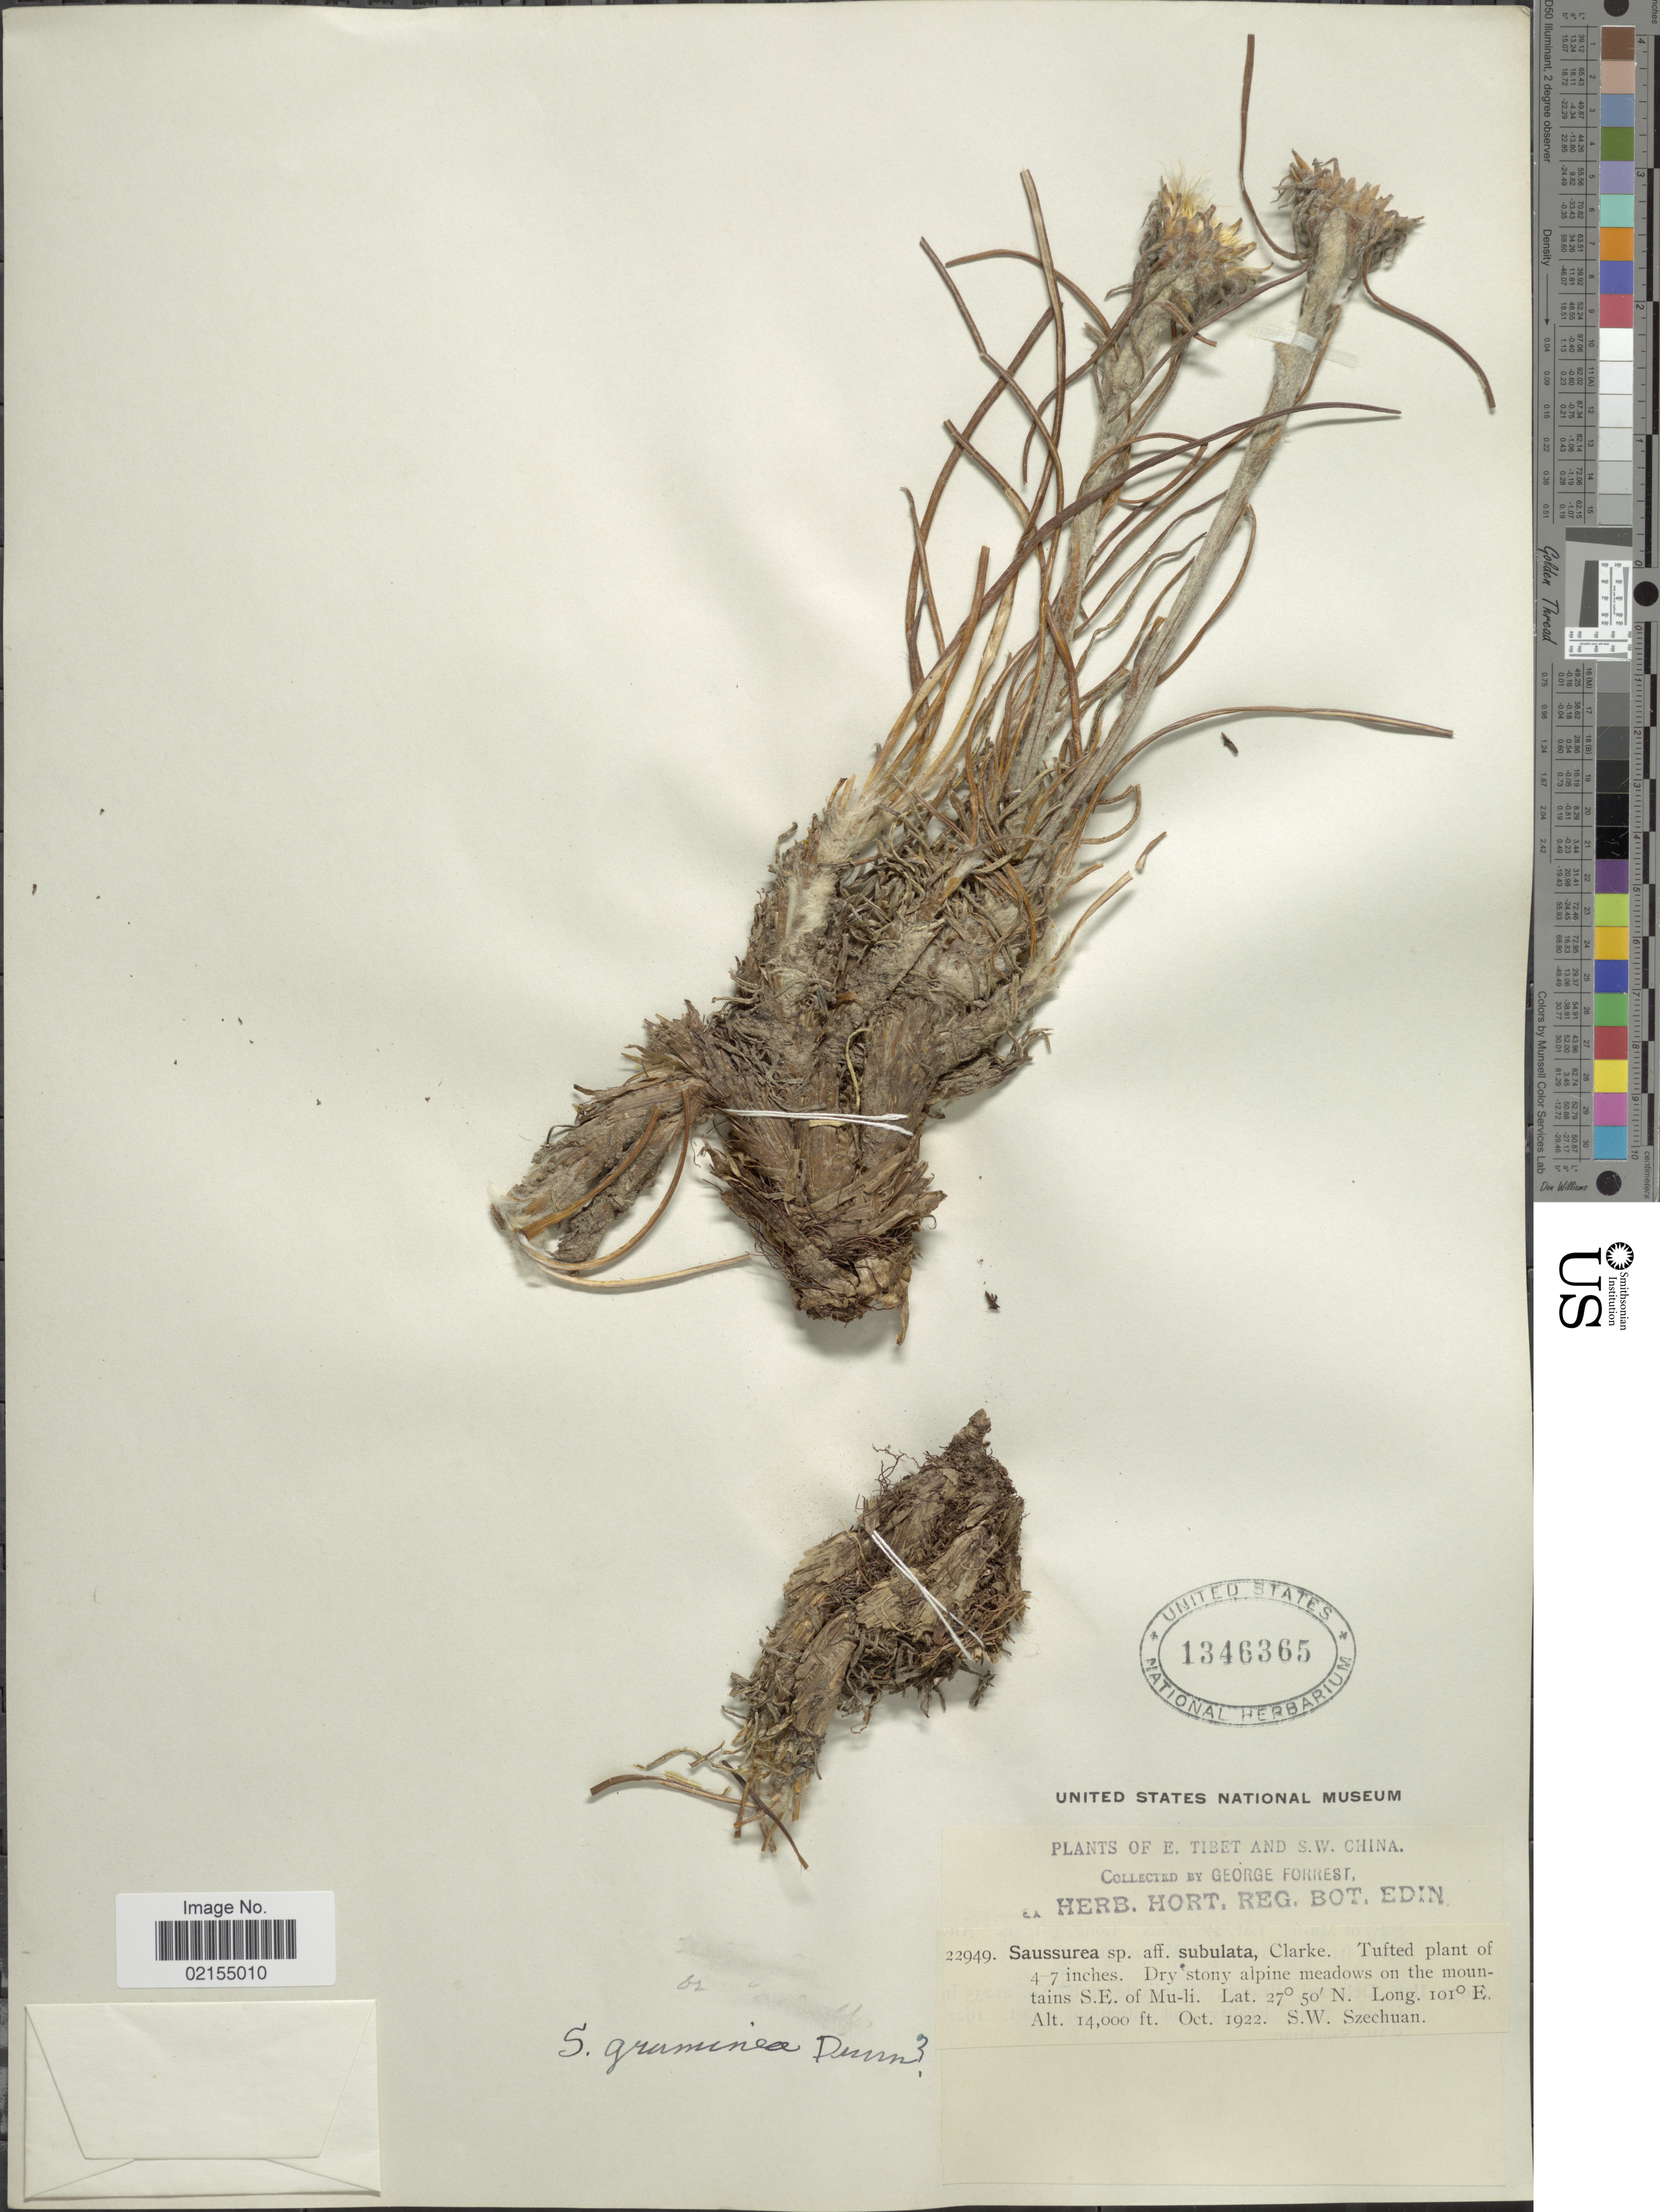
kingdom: Plantae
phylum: Tracheophyta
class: Magnoliopsida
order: Asterales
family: Asteraceae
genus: Saussurea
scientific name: Saussurea graminea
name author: Dunn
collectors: G. Forrest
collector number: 22949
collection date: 1922-10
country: China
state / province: Sichuan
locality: S.W. Szechuan, Dry stony alpine meados on the mountains S.E. of Mu-Li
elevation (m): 4267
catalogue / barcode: US 1346365